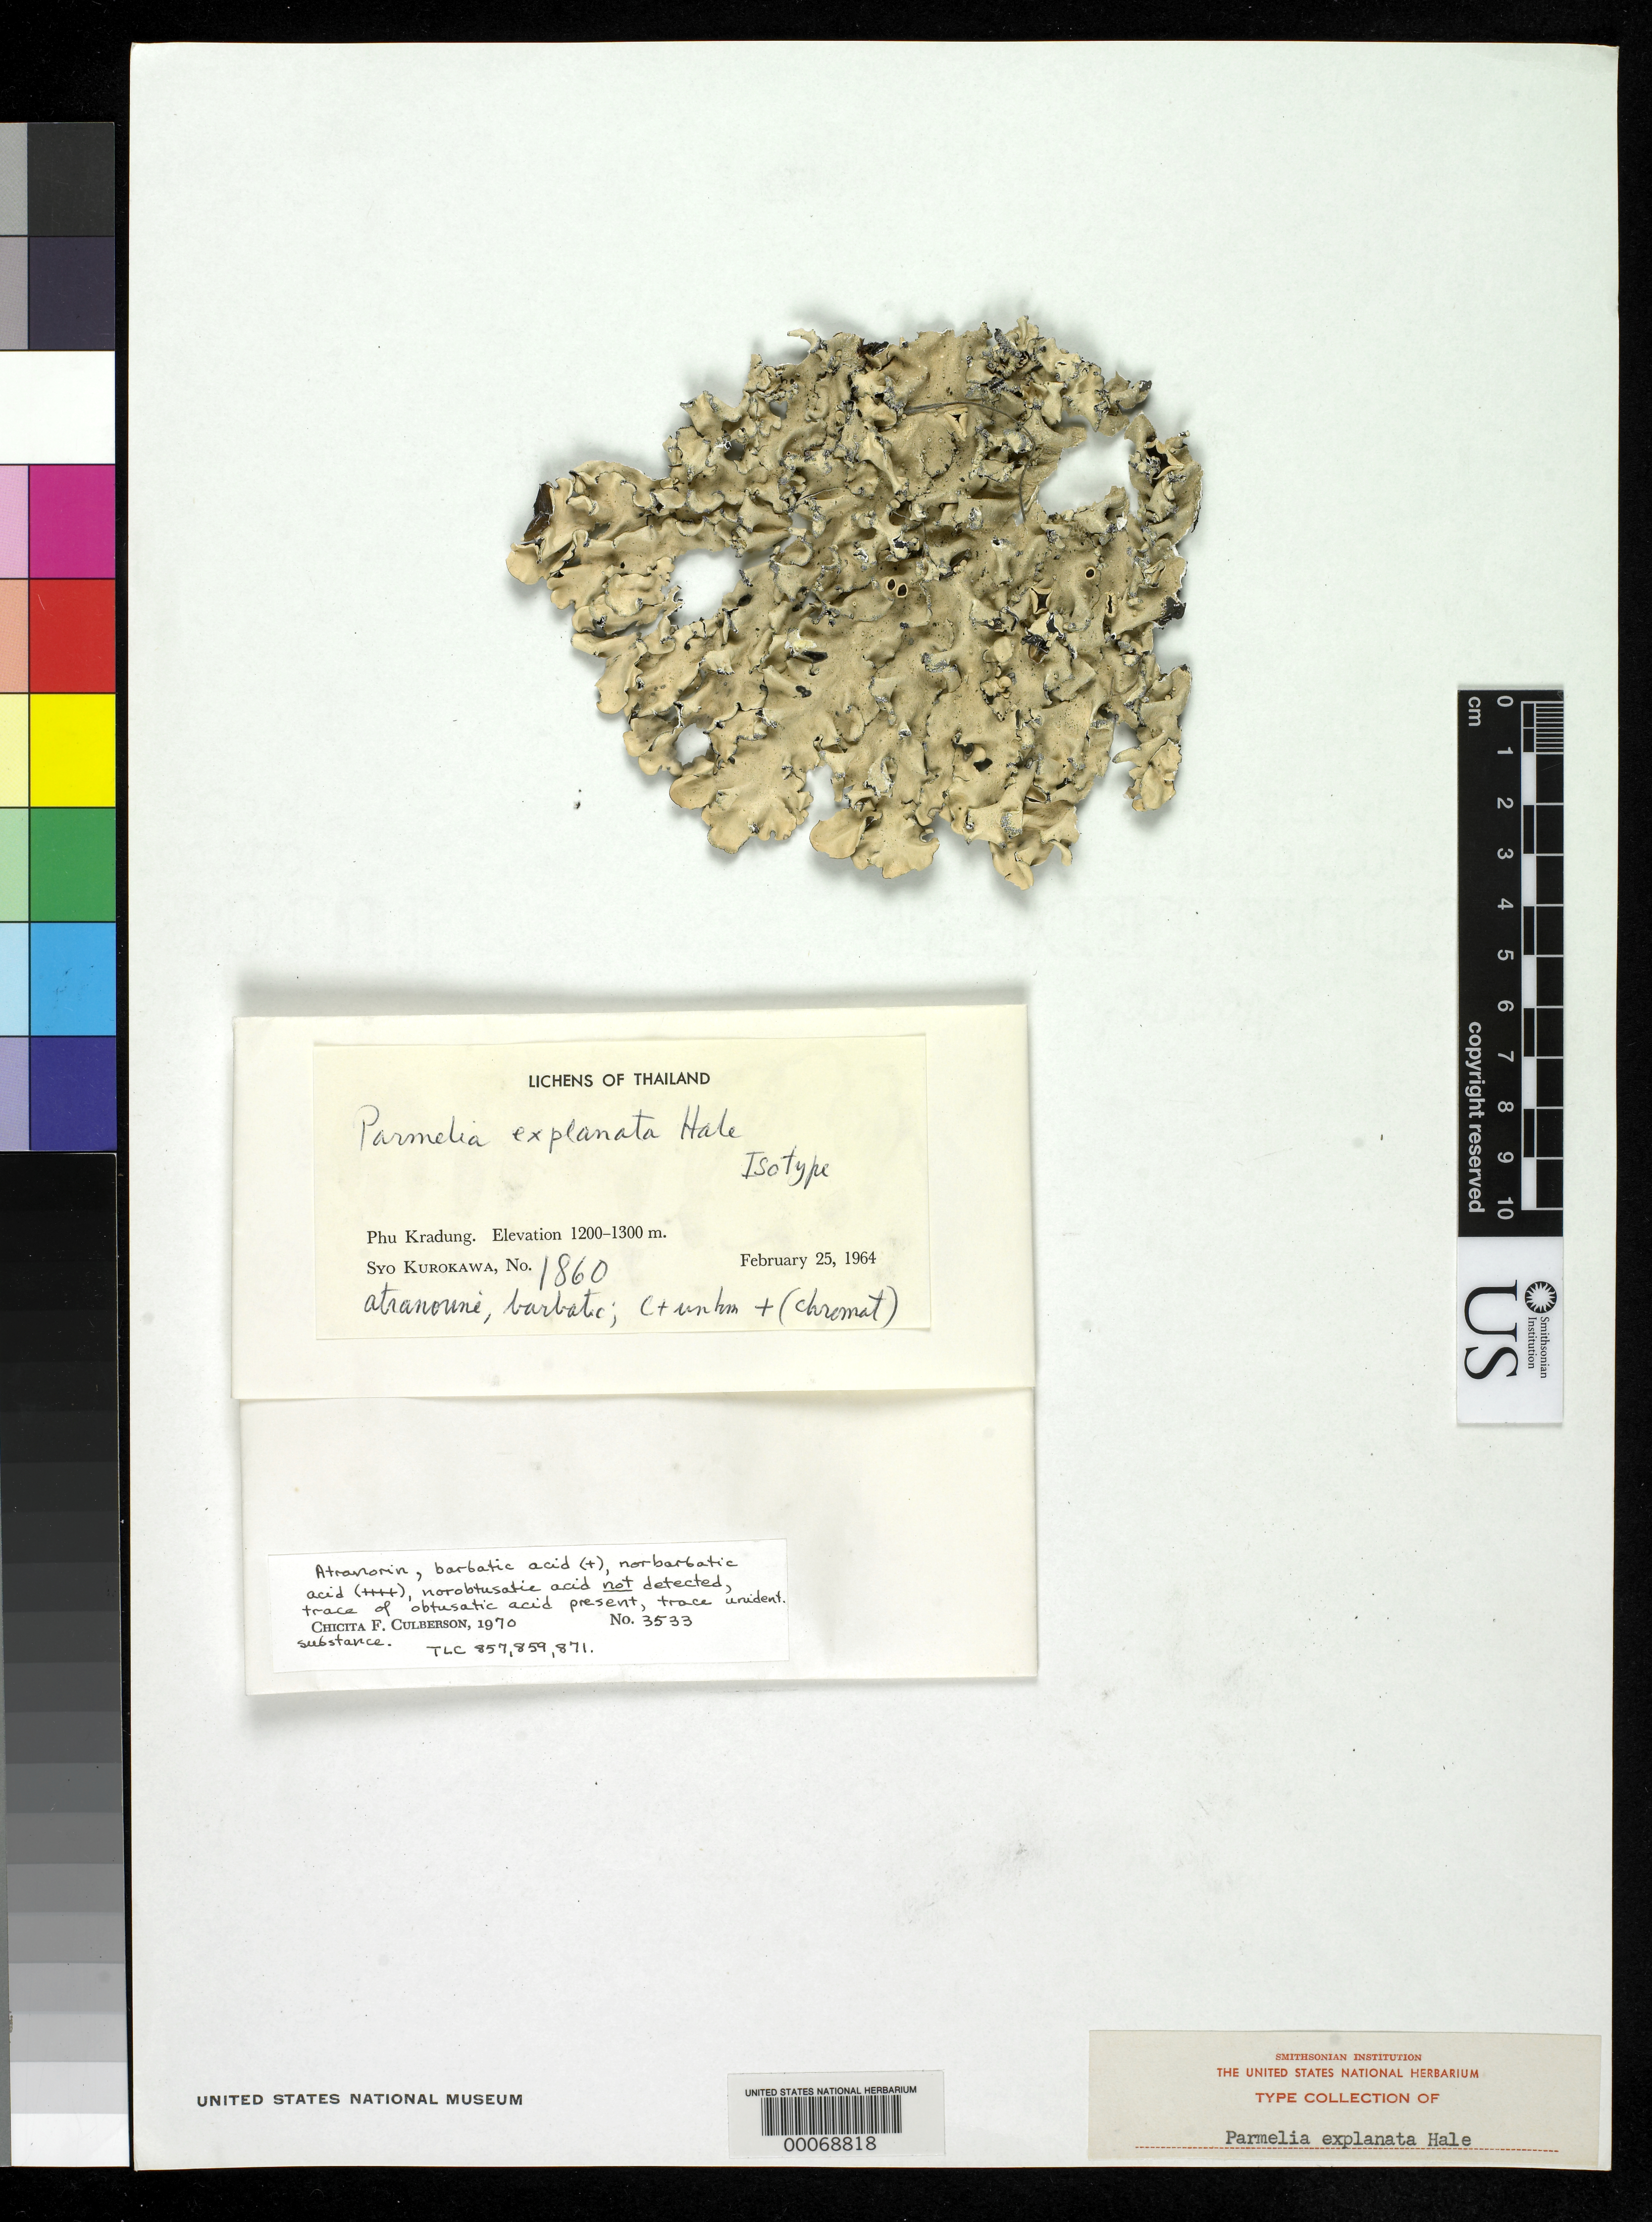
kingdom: Fungi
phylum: Ascomycota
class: Lecanoromycetes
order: Lecanorales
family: Parmeliaceae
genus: Parmelia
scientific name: Parmelia explanata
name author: Hale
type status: Isotype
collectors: S. Kurokawa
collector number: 1860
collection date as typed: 25 Feb 1964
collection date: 1964-02-25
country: Thailand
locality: Phu Kradung.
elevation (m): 1200